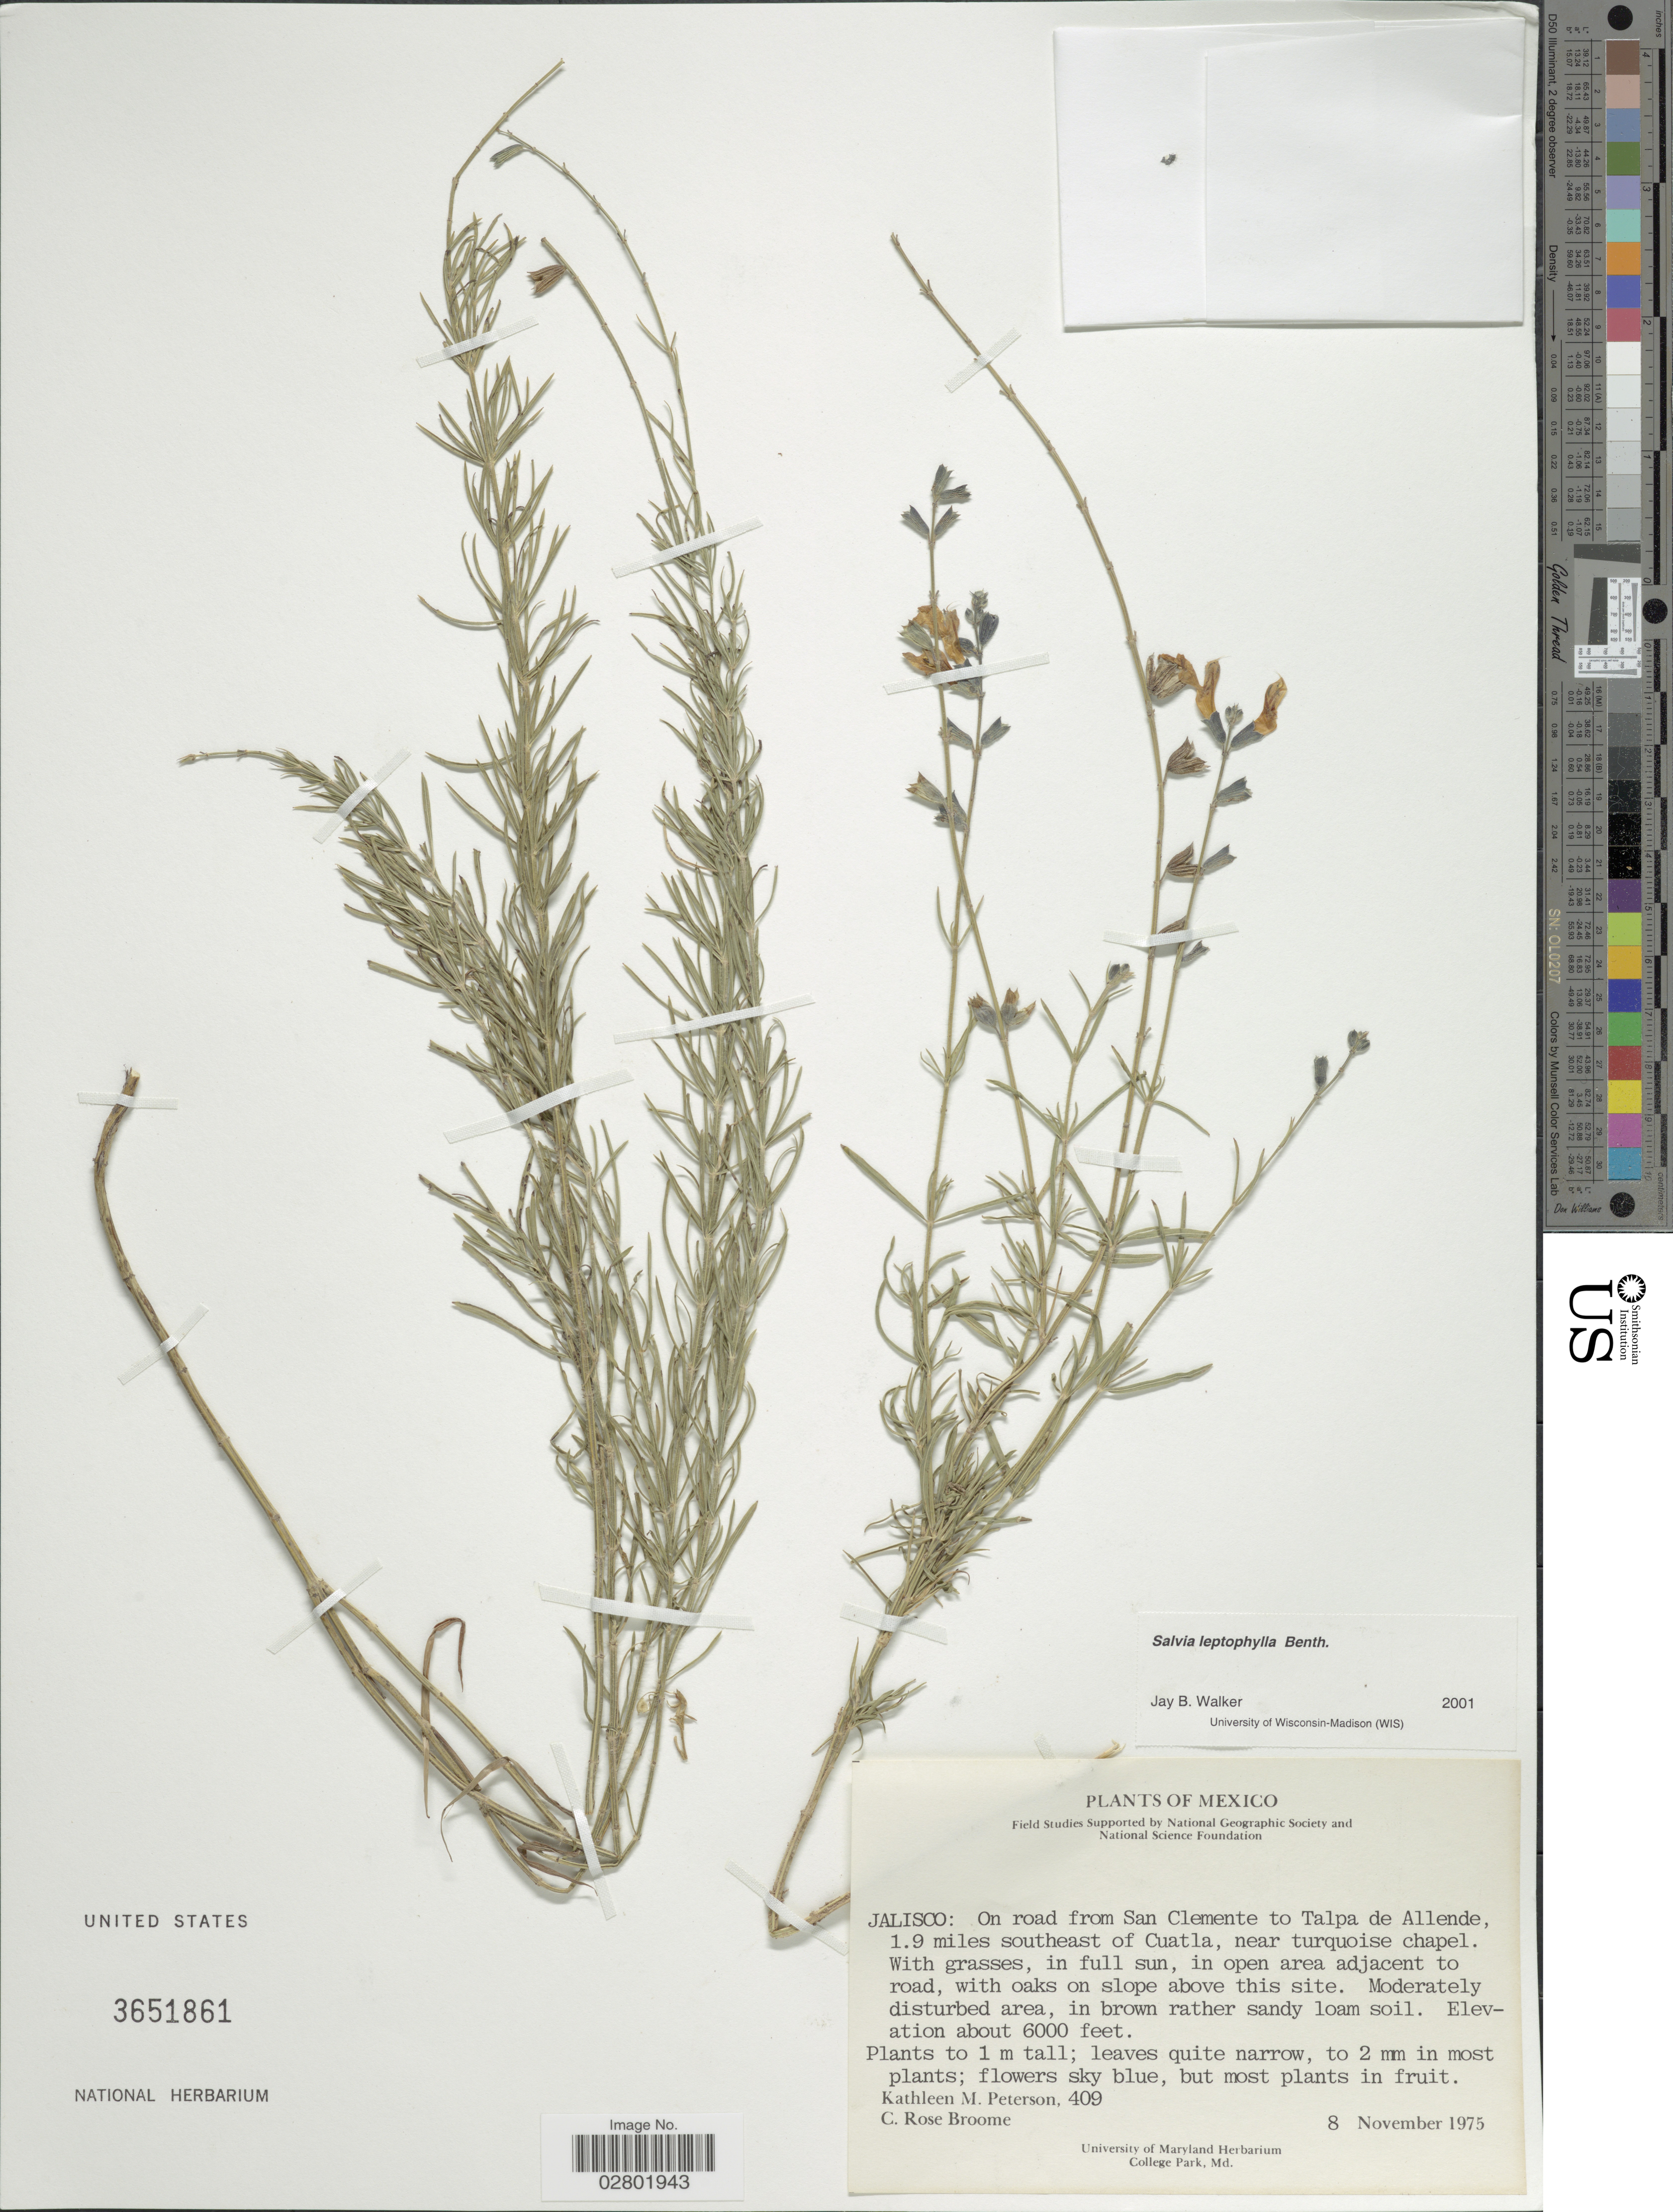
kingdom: Plantae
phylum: Tracheophyta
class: Magnoliopsida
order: Lamiales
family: Lamiaceae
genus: Salvia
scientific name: Salvia leptophylla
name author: Benth.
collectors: K. Peterson & C. R. Broome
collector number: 409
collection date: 1975-11-08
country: Mexico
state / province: Jalisco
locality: On road from San Clemente to Talpa de Allende, 1.9 miles southeast of Cuatla, near turquoise chapel.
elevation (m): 1829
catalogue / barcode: US 3651861